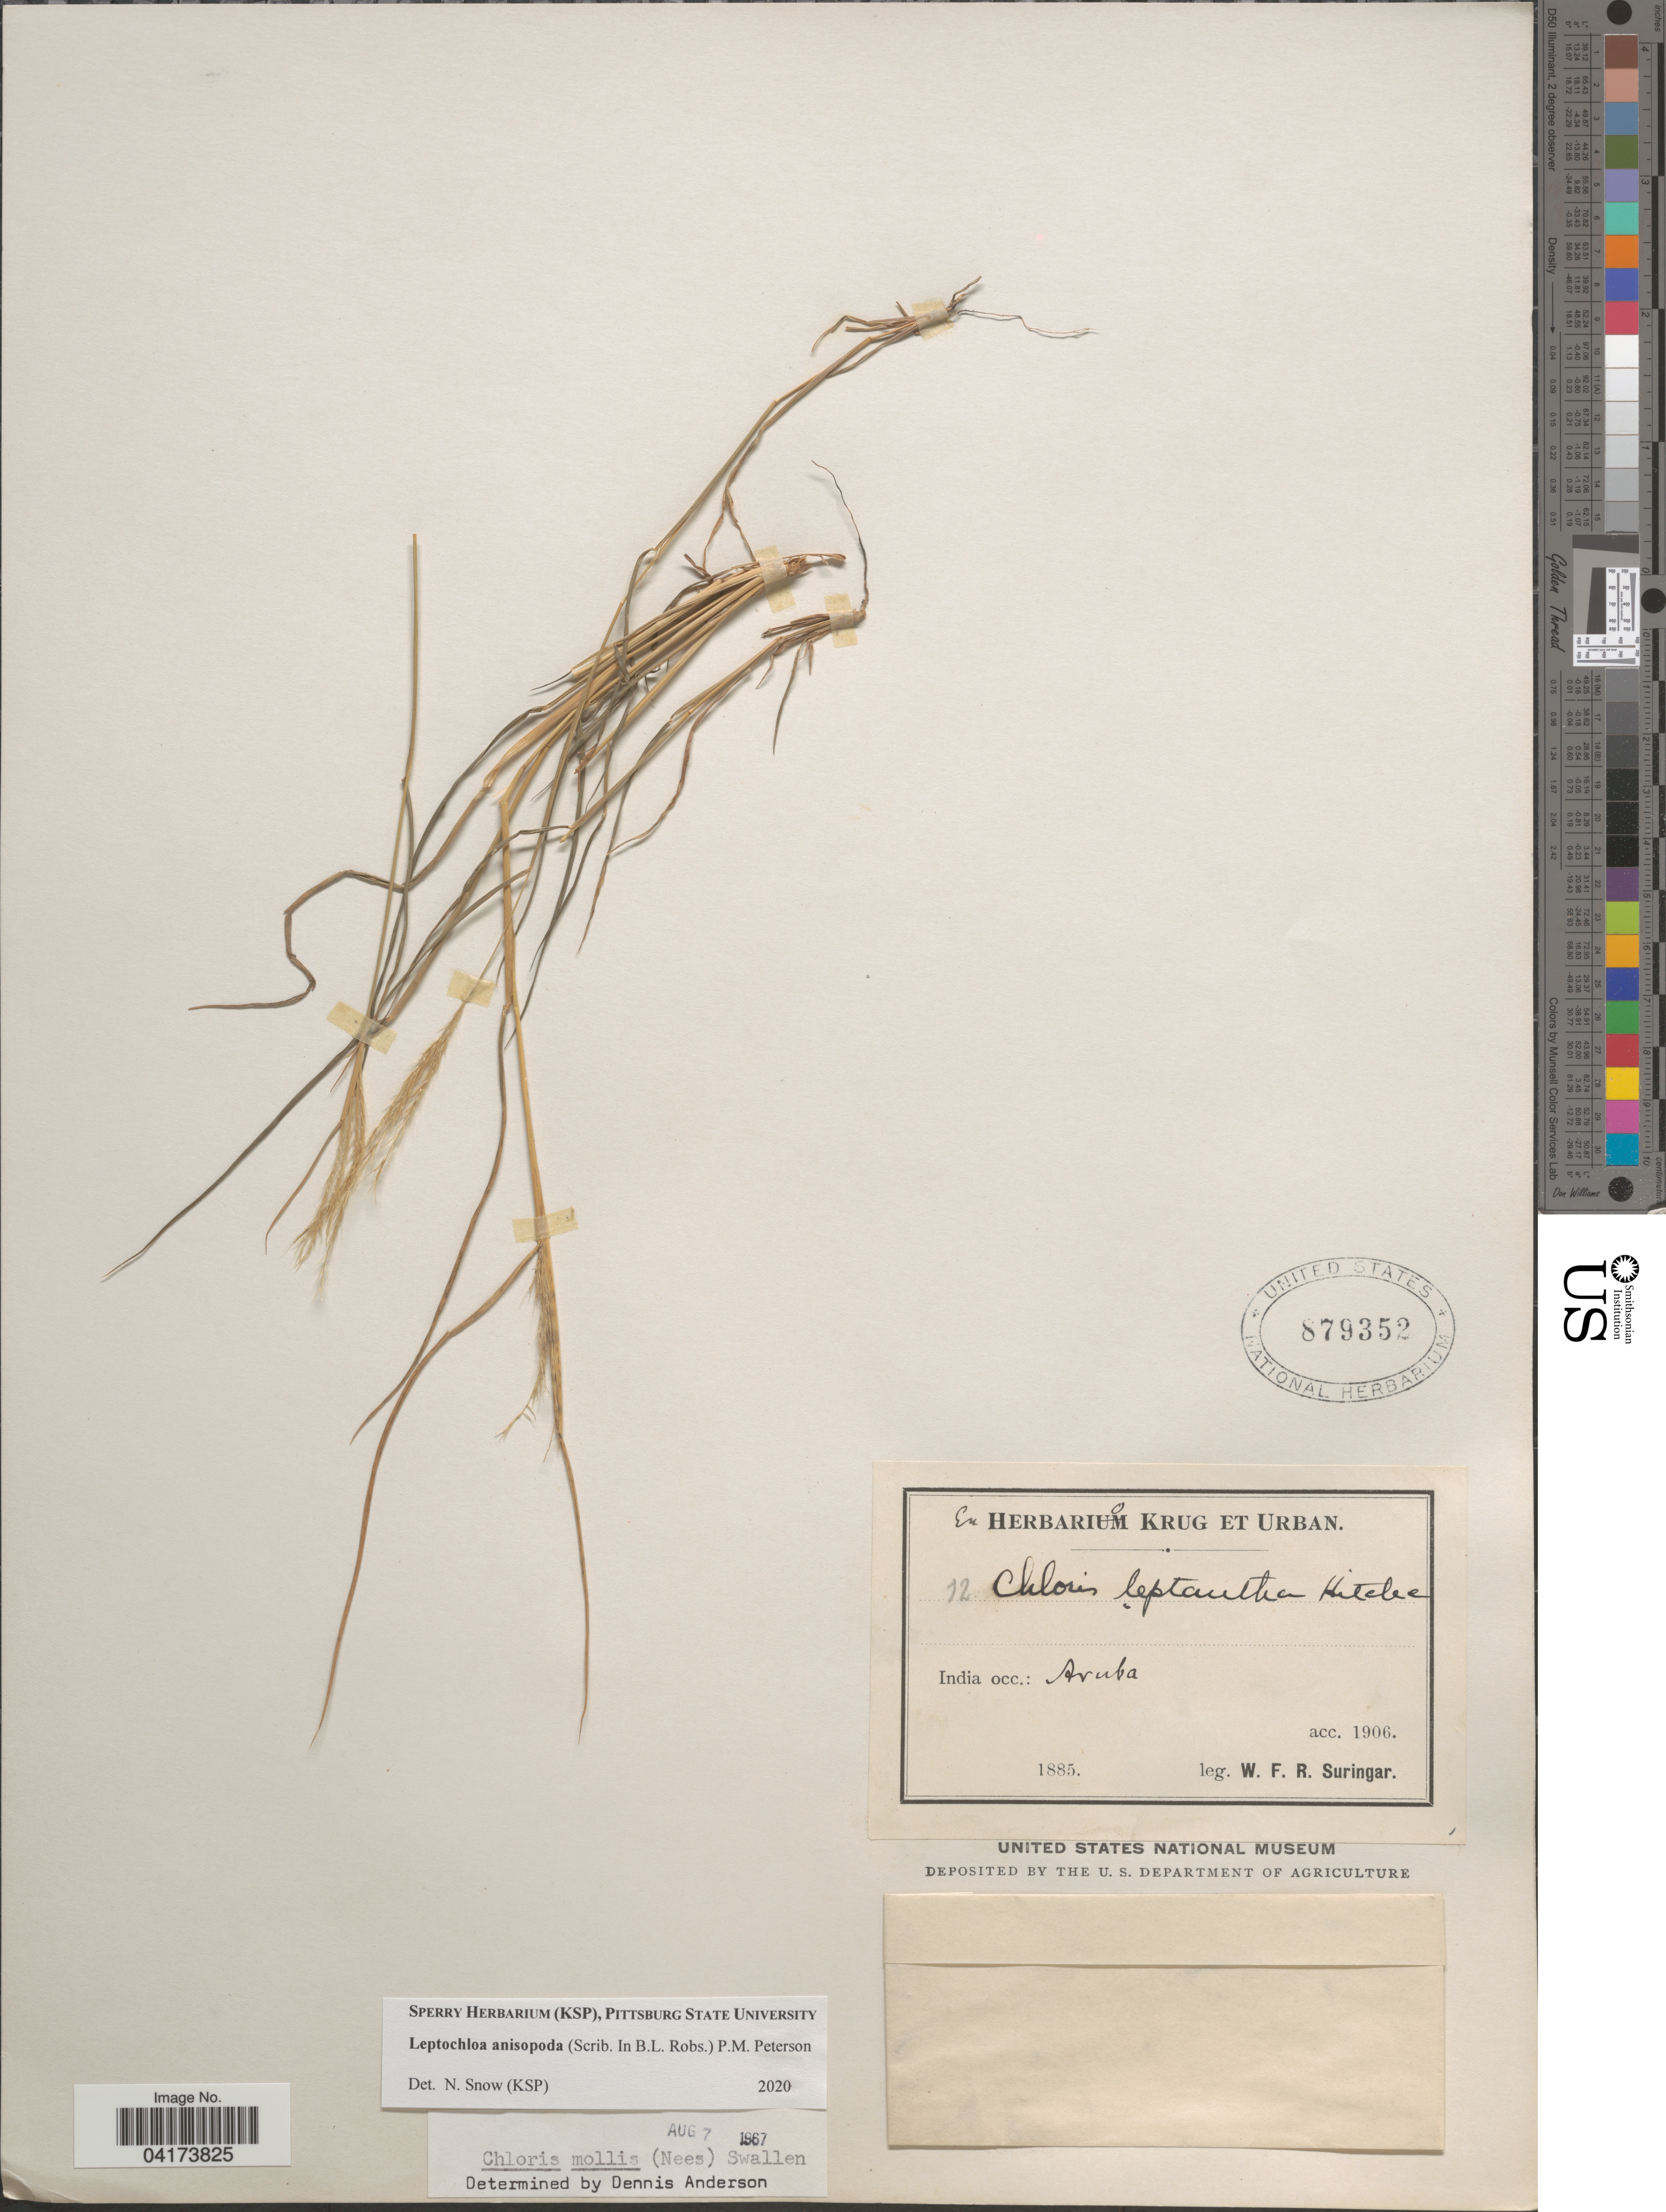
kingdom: Plantae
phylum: Tracheophyta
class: Liliopsida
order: Poales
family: Poaceae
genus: Leptochloa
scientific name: Leptochloa anisopoda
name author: (B.L. Rob. ex Scribn.) P.M. Peterson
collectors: W. F. Suringar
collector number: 12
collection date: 1885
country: Aruba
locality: India occ.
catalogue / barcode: US 879352